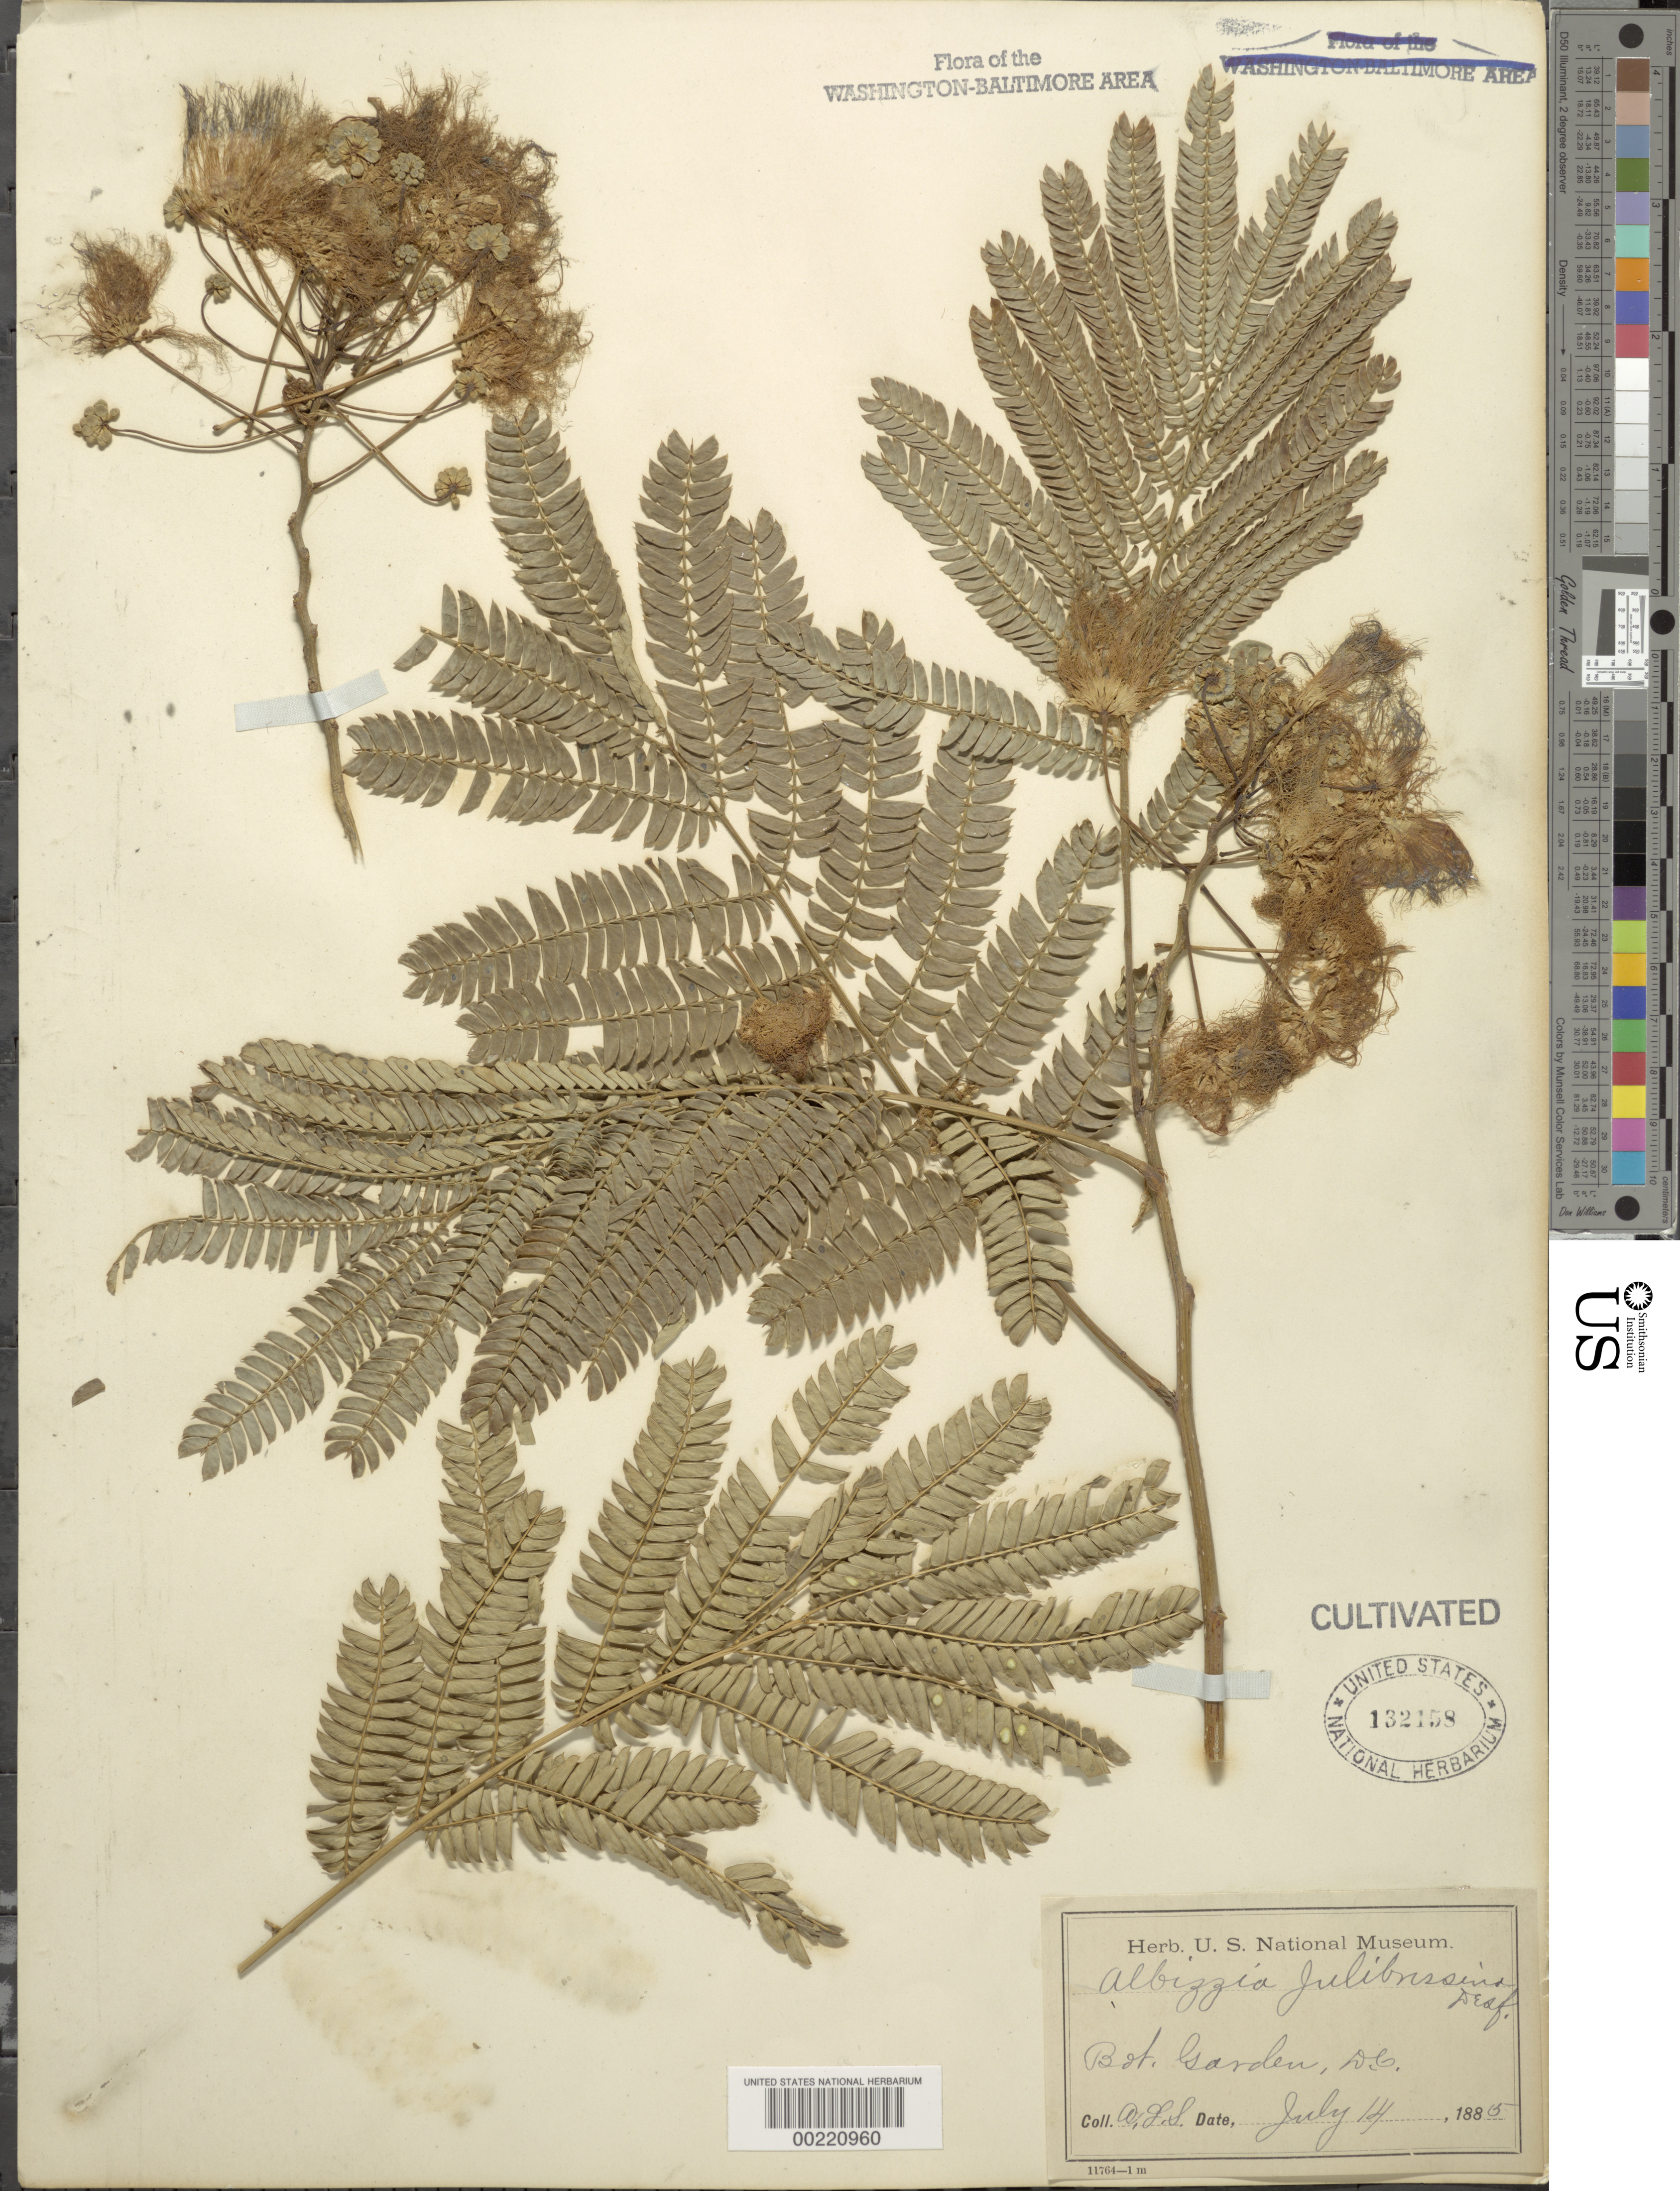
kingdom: Plantae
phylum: Tracheophyta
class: Magnoliopsida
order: Fabales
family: Fabaceae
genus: Albizia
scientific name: Albizia julibrissin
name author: Durazz.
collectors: A. L. Schott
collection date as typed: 14 Jul 1885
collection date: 1885-07-14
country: United States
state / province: District of Columbia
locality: Botanical Gardens, Washington D.C.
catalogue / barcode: US 132158